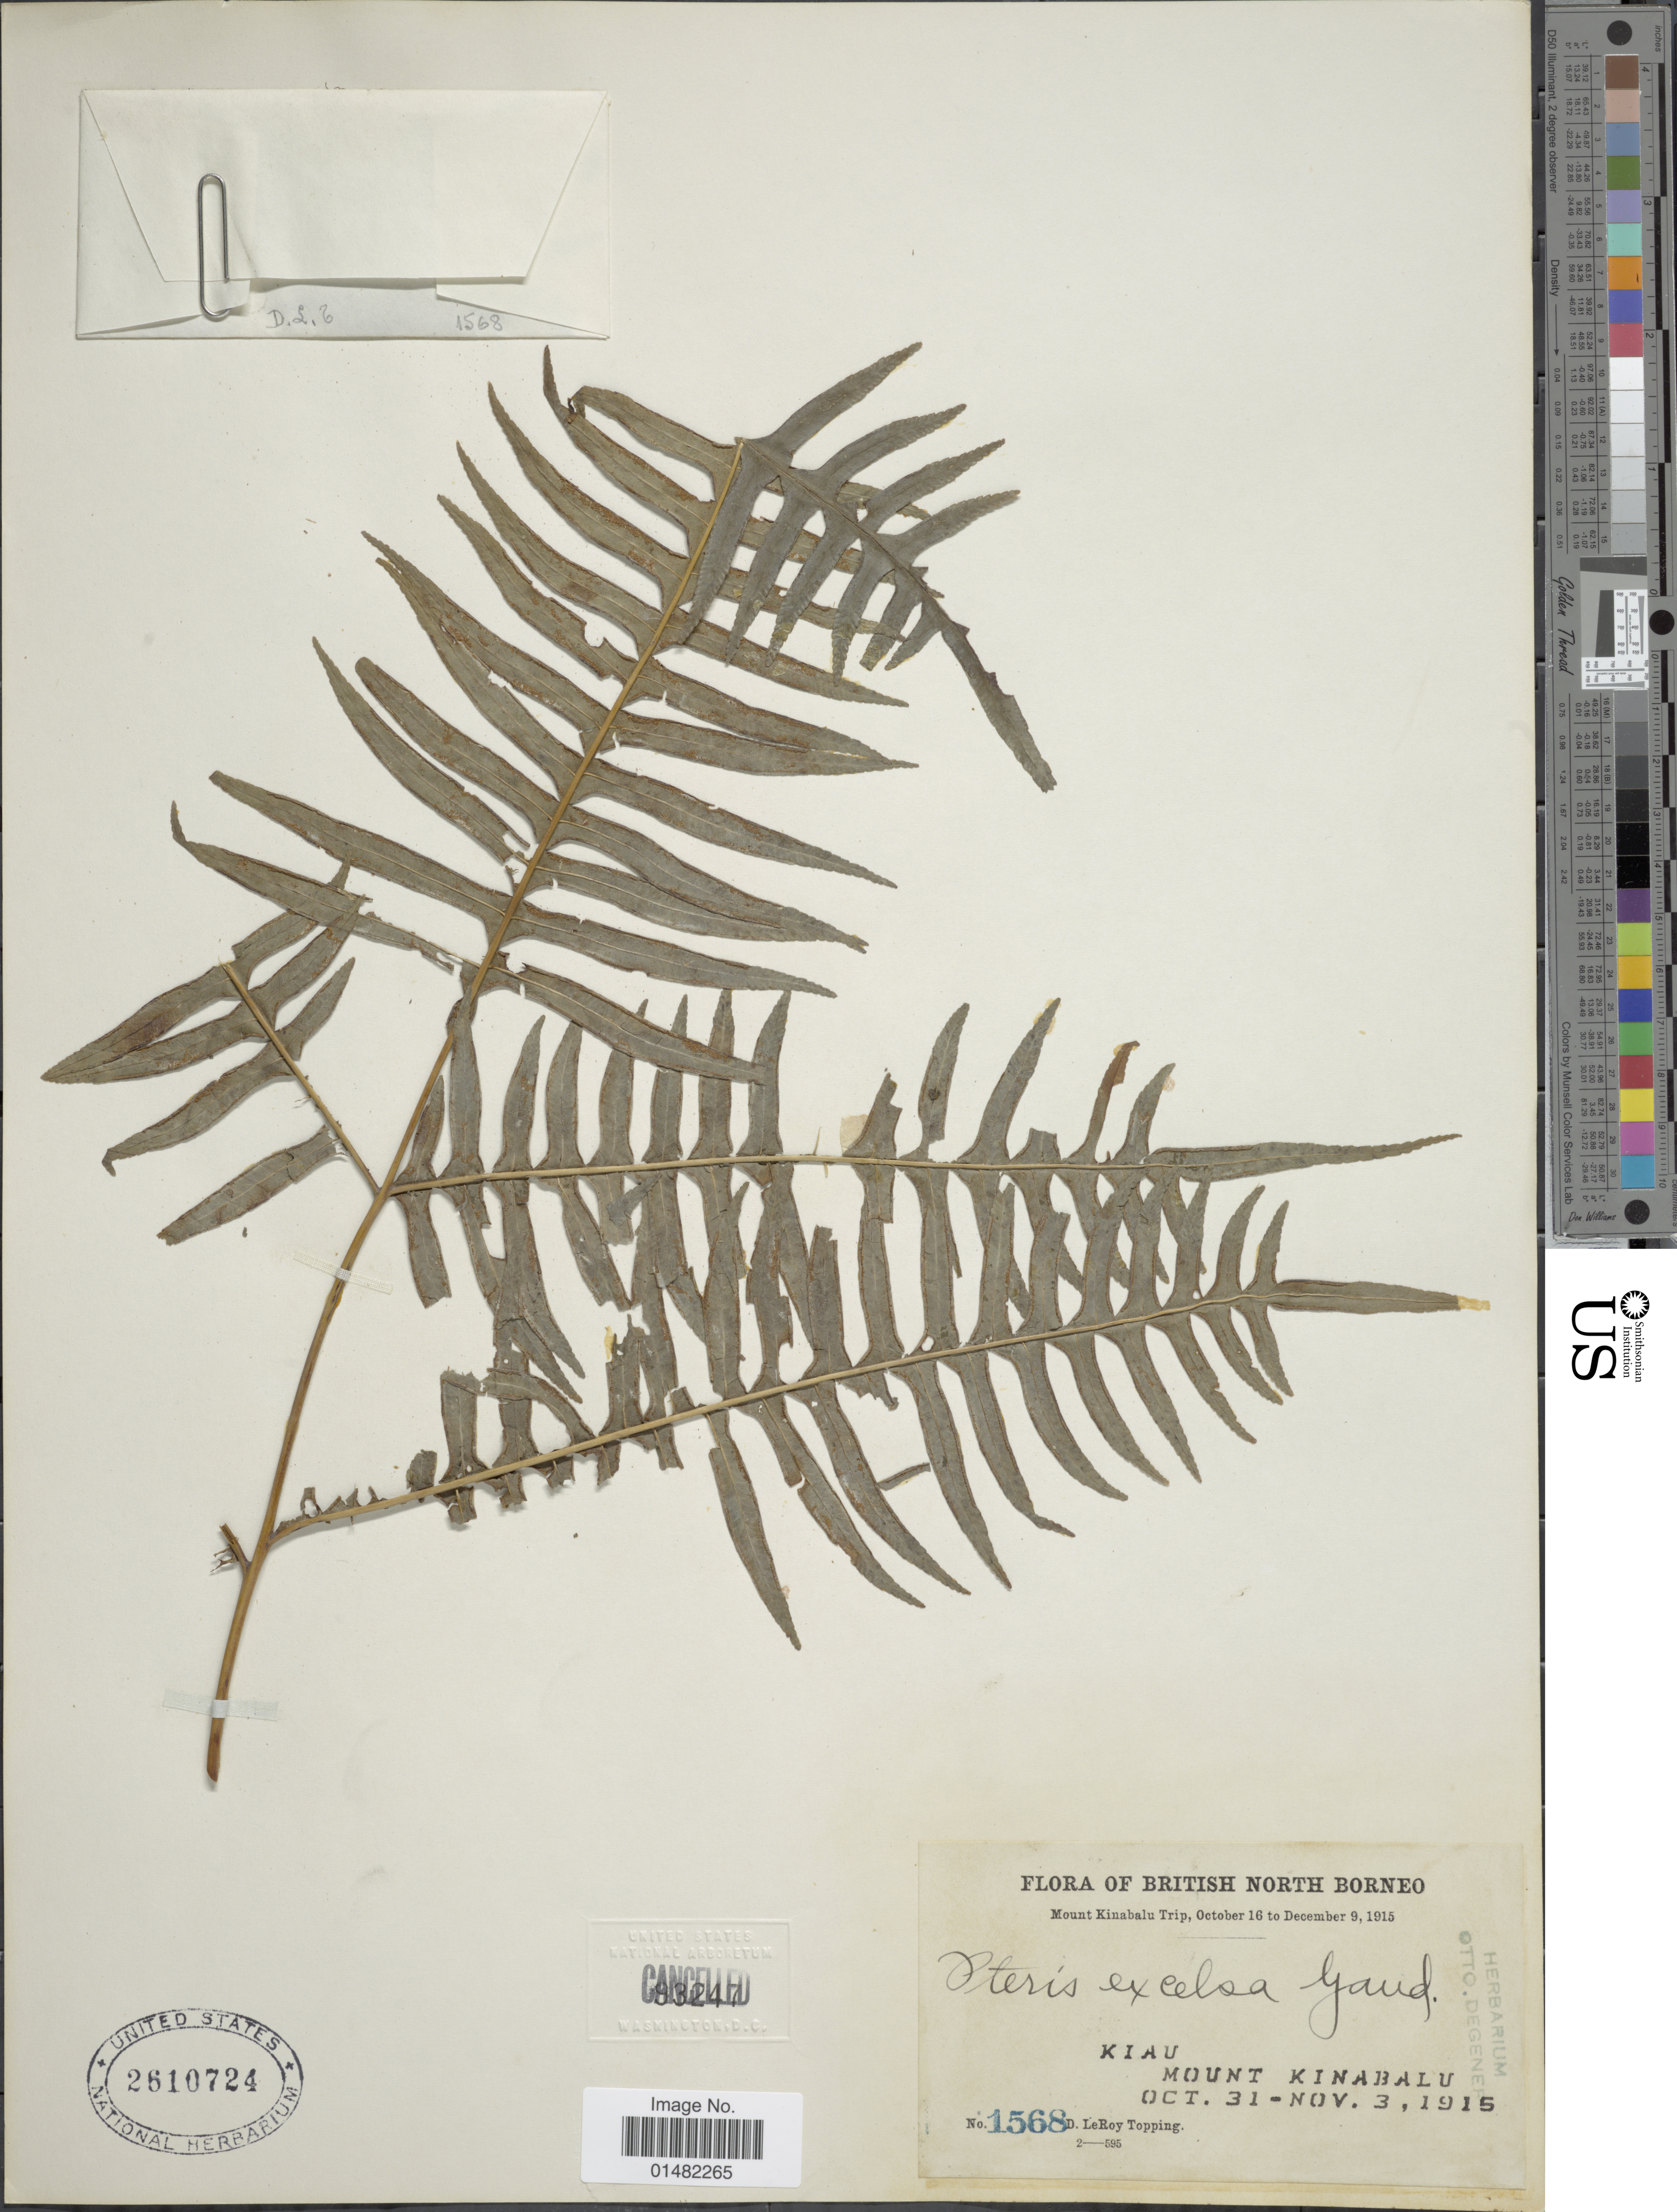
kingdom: Plantae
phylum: Tracheophyta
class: Polypodiopsida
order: Polypodiales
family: Pteridaceae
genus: Pteris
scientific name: Pteris terminalis var. terminalis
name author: Wall.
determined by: Wagner, W. L., (BOT), Smithsonian Institution - National Museum of Natural History (UNITED STATES)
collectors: D. L. Topping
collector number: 1568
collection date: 1915-10-31/1915-11-03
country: Malaysia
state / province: Sabah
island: Borneo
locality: British North Borneo, Kiau, Mount Kinabalu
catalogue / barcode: US 2610724